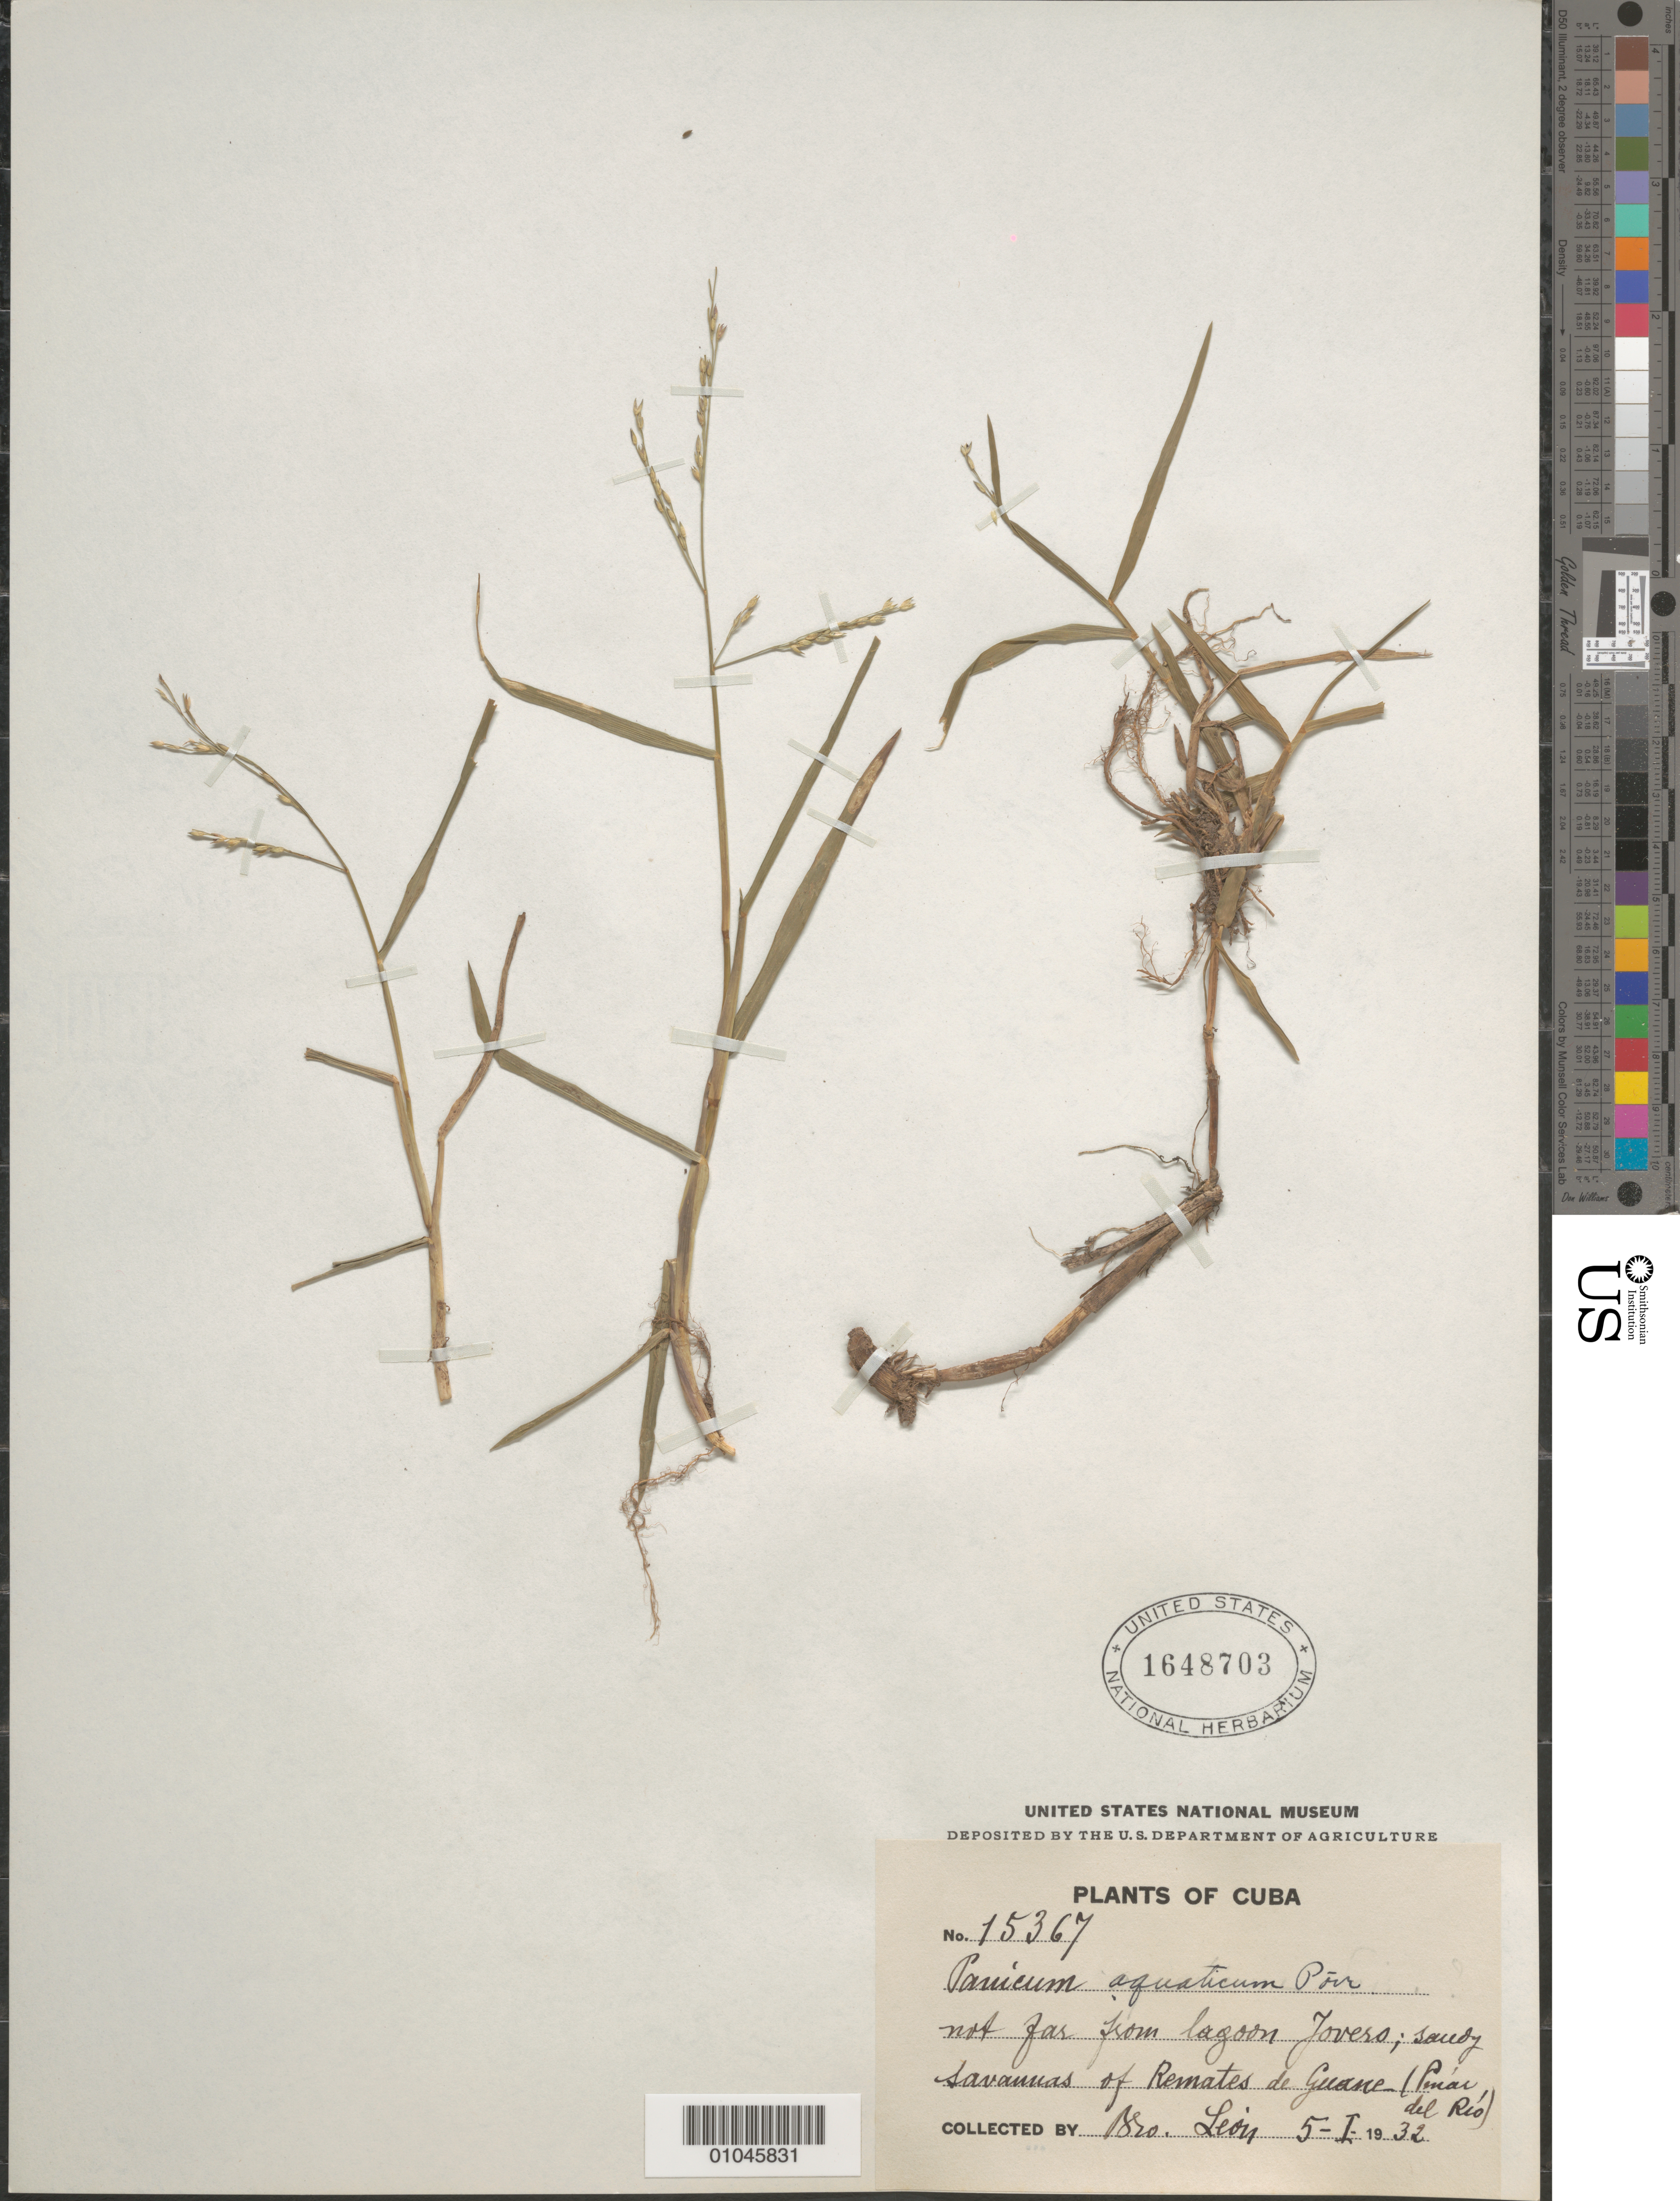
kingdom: Plantae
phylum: Tracheophyta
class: Liliopsida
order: Poales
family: Poaceae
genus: Panicum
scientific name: Panicum aquaticum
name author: Poir.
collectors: Bro. León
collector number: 15367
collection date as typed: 05 Jan 1932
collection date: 1932-01-05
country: Cuba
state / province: Pinar del Rio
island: Cuba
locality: Not far from Lagoon Freso; Savannas of Remates de Guane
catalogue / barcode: US 1648703